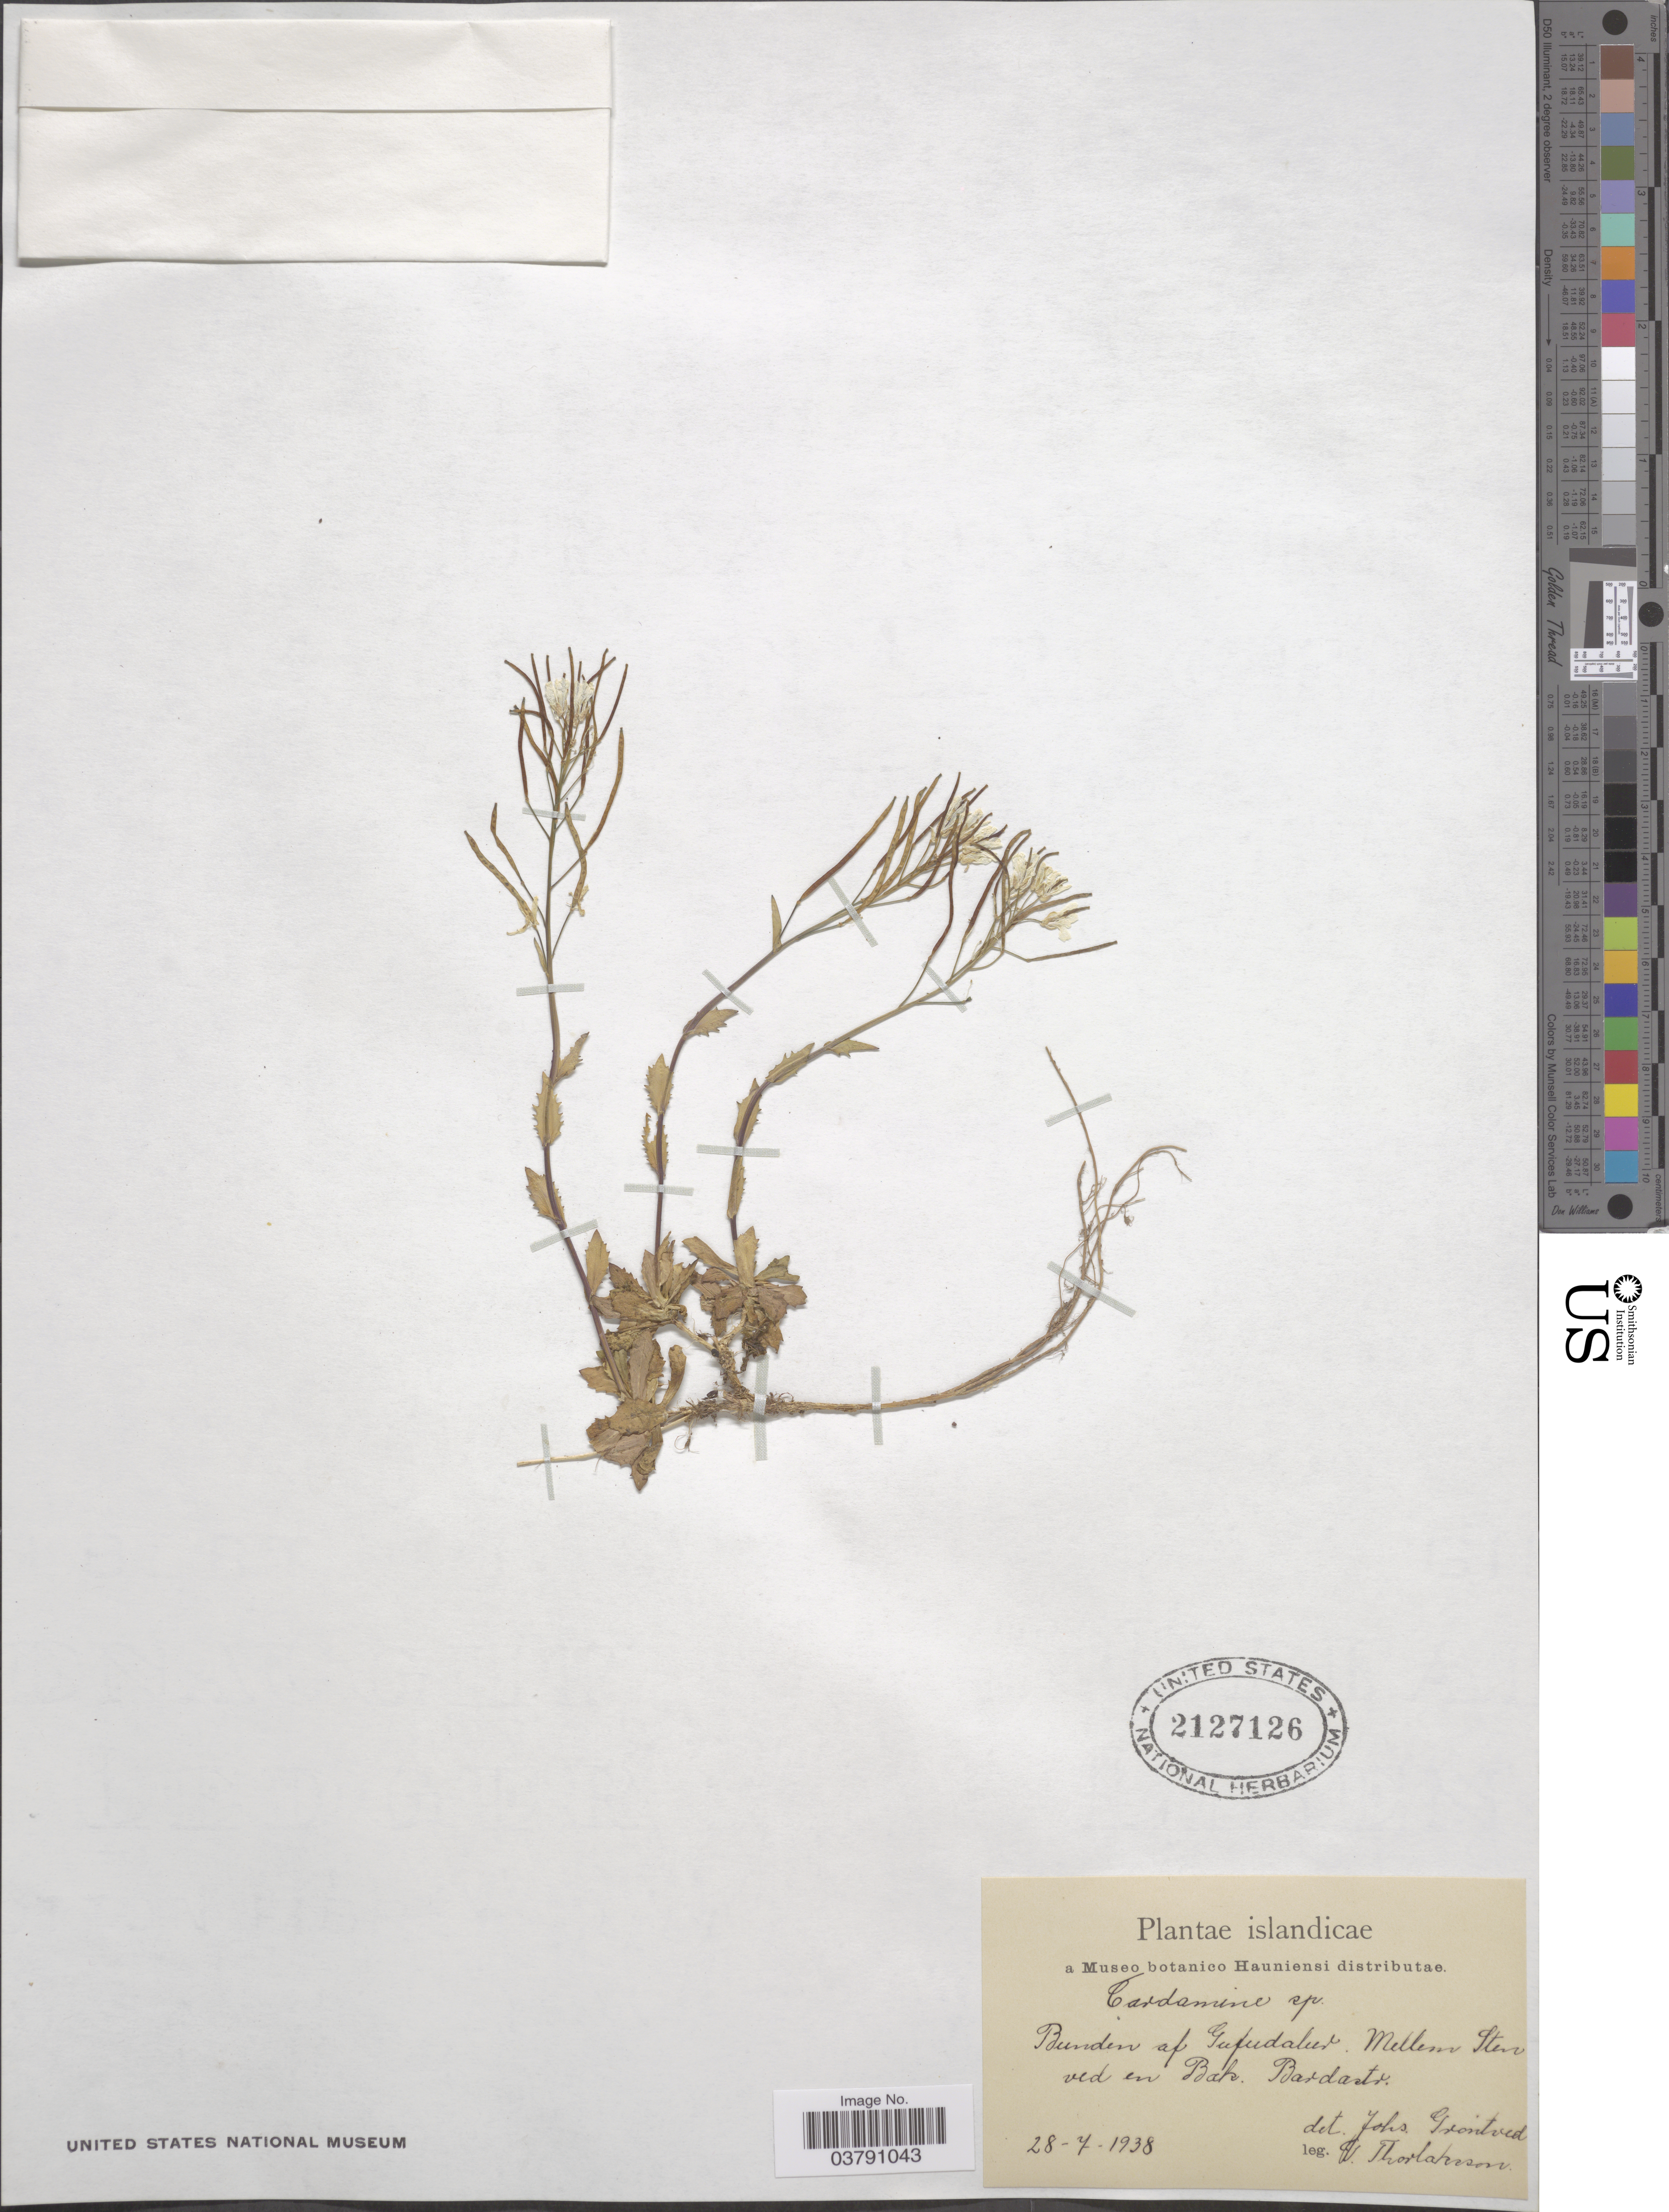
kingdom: Plantae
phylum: Tracheophyta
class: Magnoliopsida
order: Brassicales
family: Brassicaceae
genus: Cardamine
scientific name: Cardamine sp.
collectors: G. Thorlaksson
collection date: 1938-07-28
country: Iceland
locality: Islandicæ. Bunden af Gufudalur. Mellem Sten ved en Bak. Bardastr.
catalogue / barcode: US 2127126